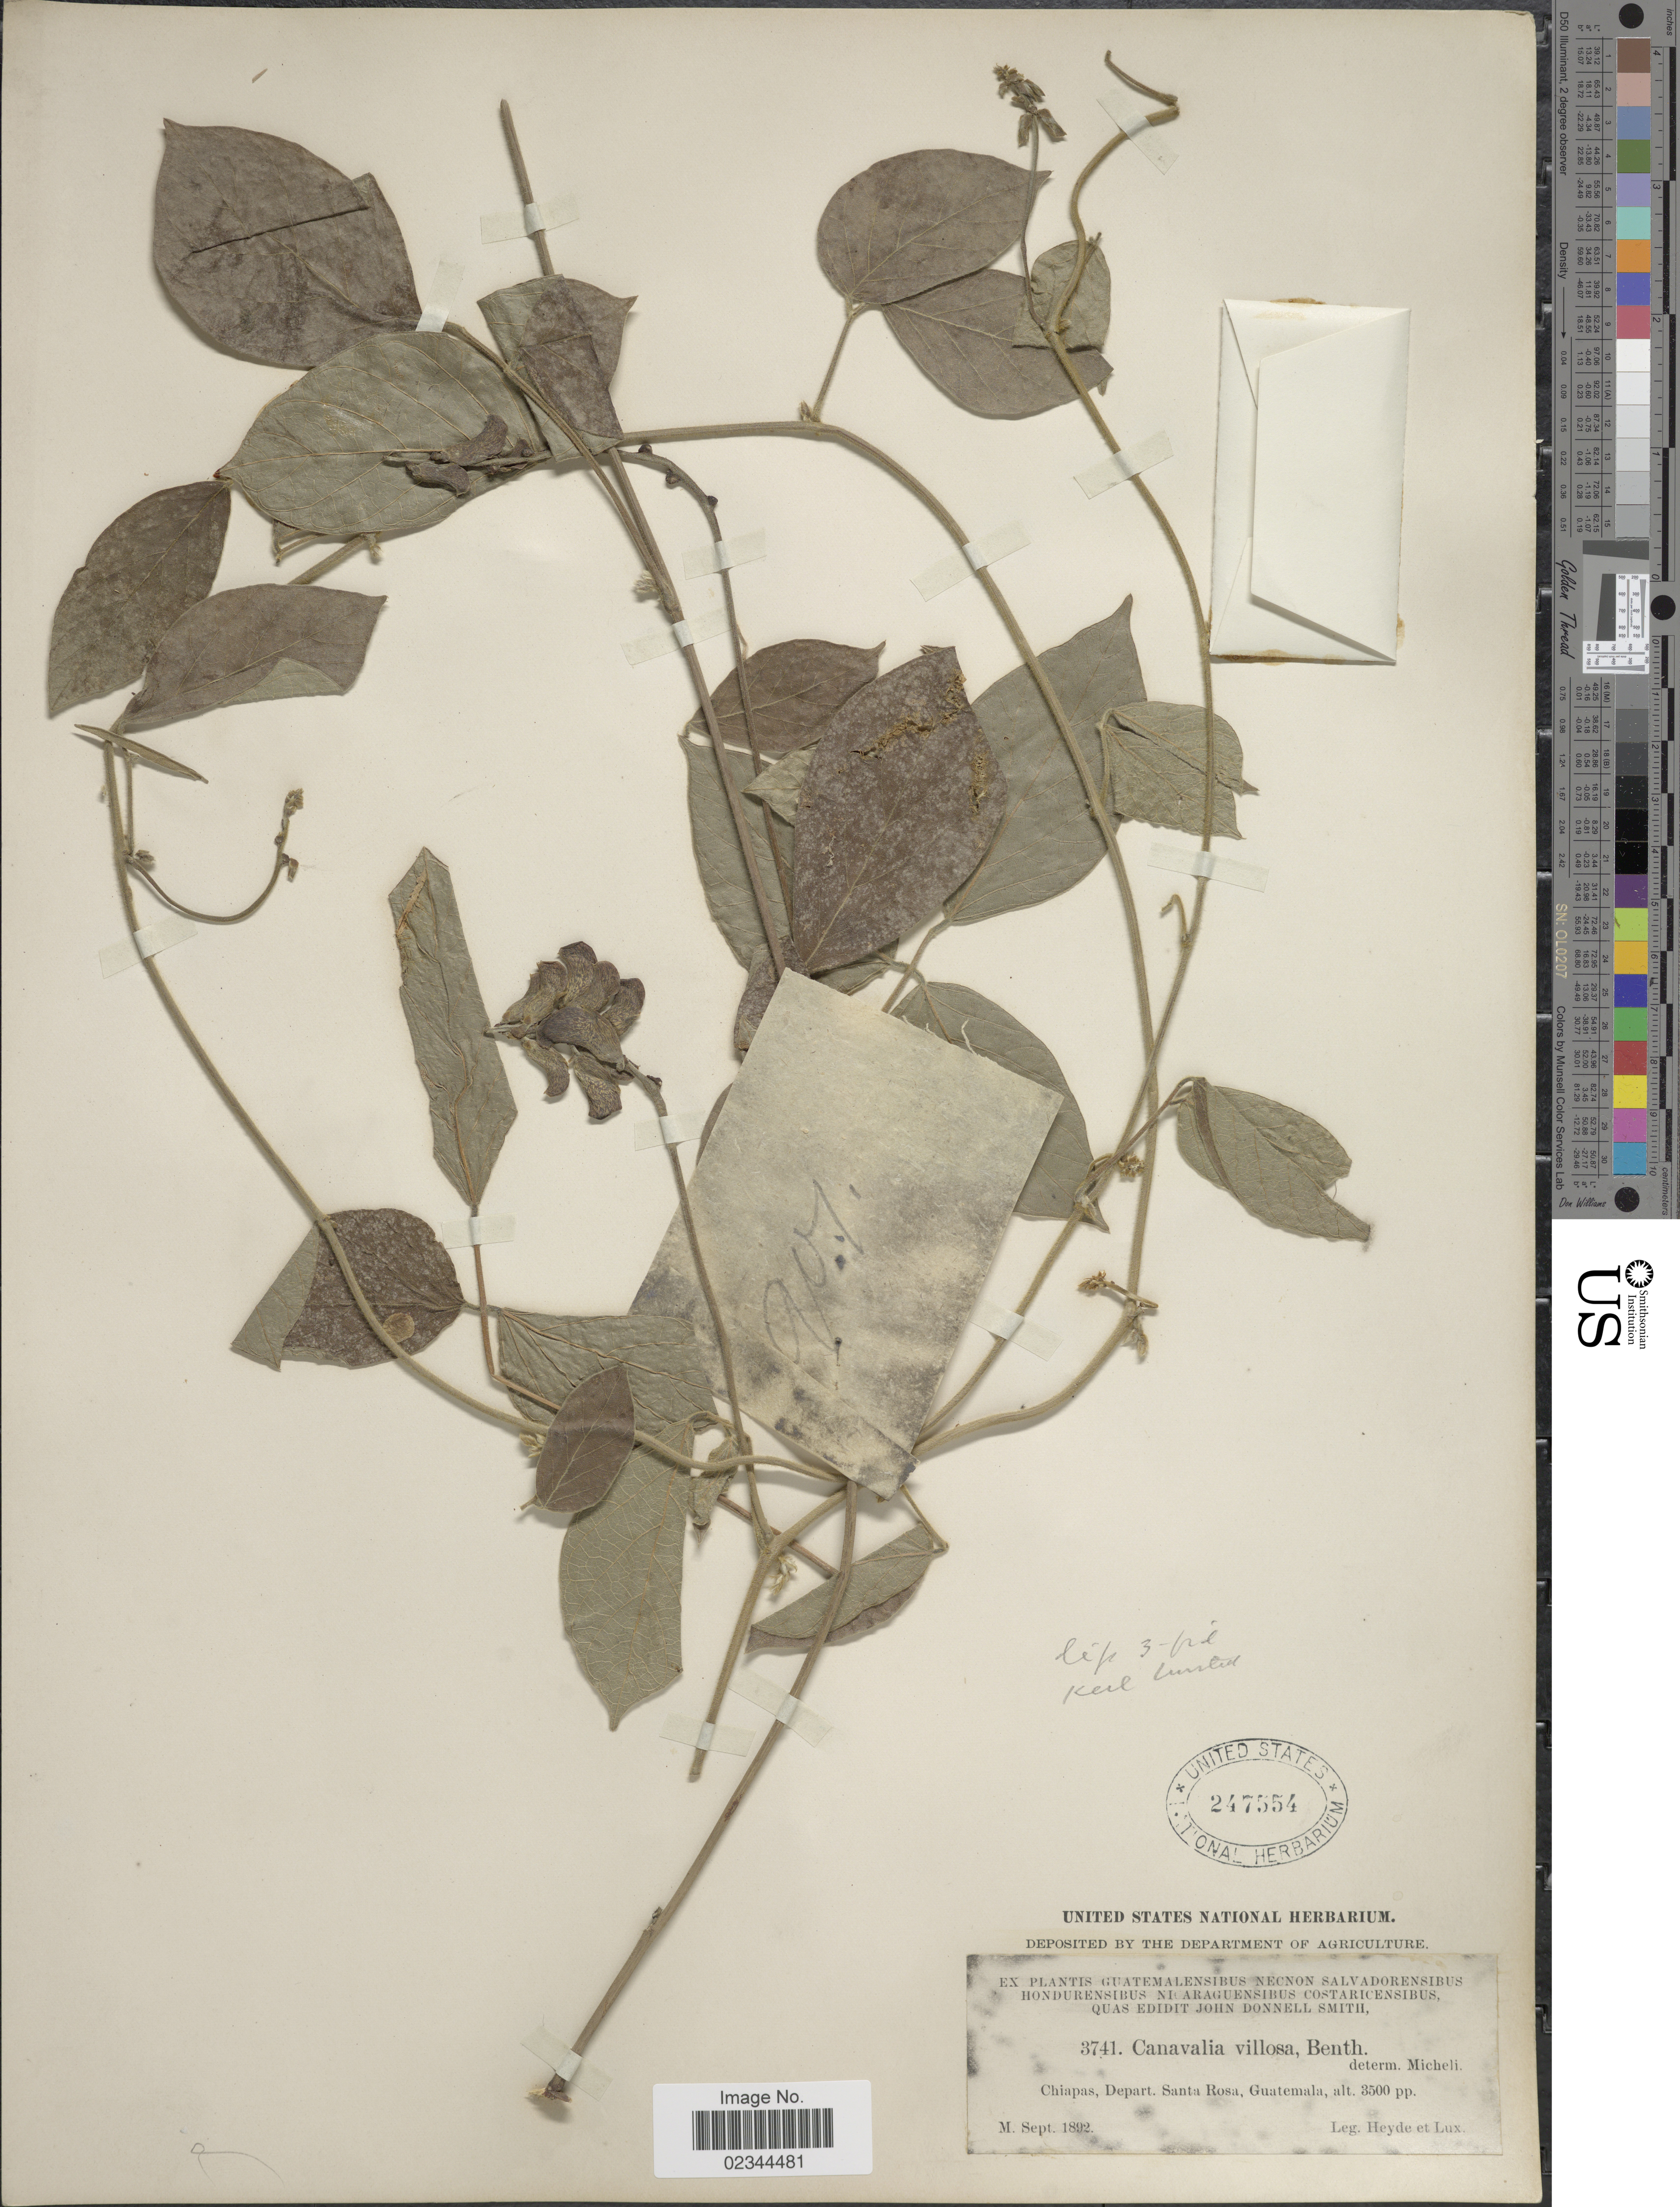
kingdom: Plantae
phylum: Tracheophyta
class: Magnoliopsida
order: Fabales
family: Fabaceae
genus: Canavalia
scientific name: Canavalia villosa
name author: Benth.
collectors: Heyde & Lux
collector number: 3741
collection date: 1892-09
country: Guatemala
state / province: Santa Rosa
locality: Chiapas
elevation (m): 1067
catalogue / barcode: US 247554